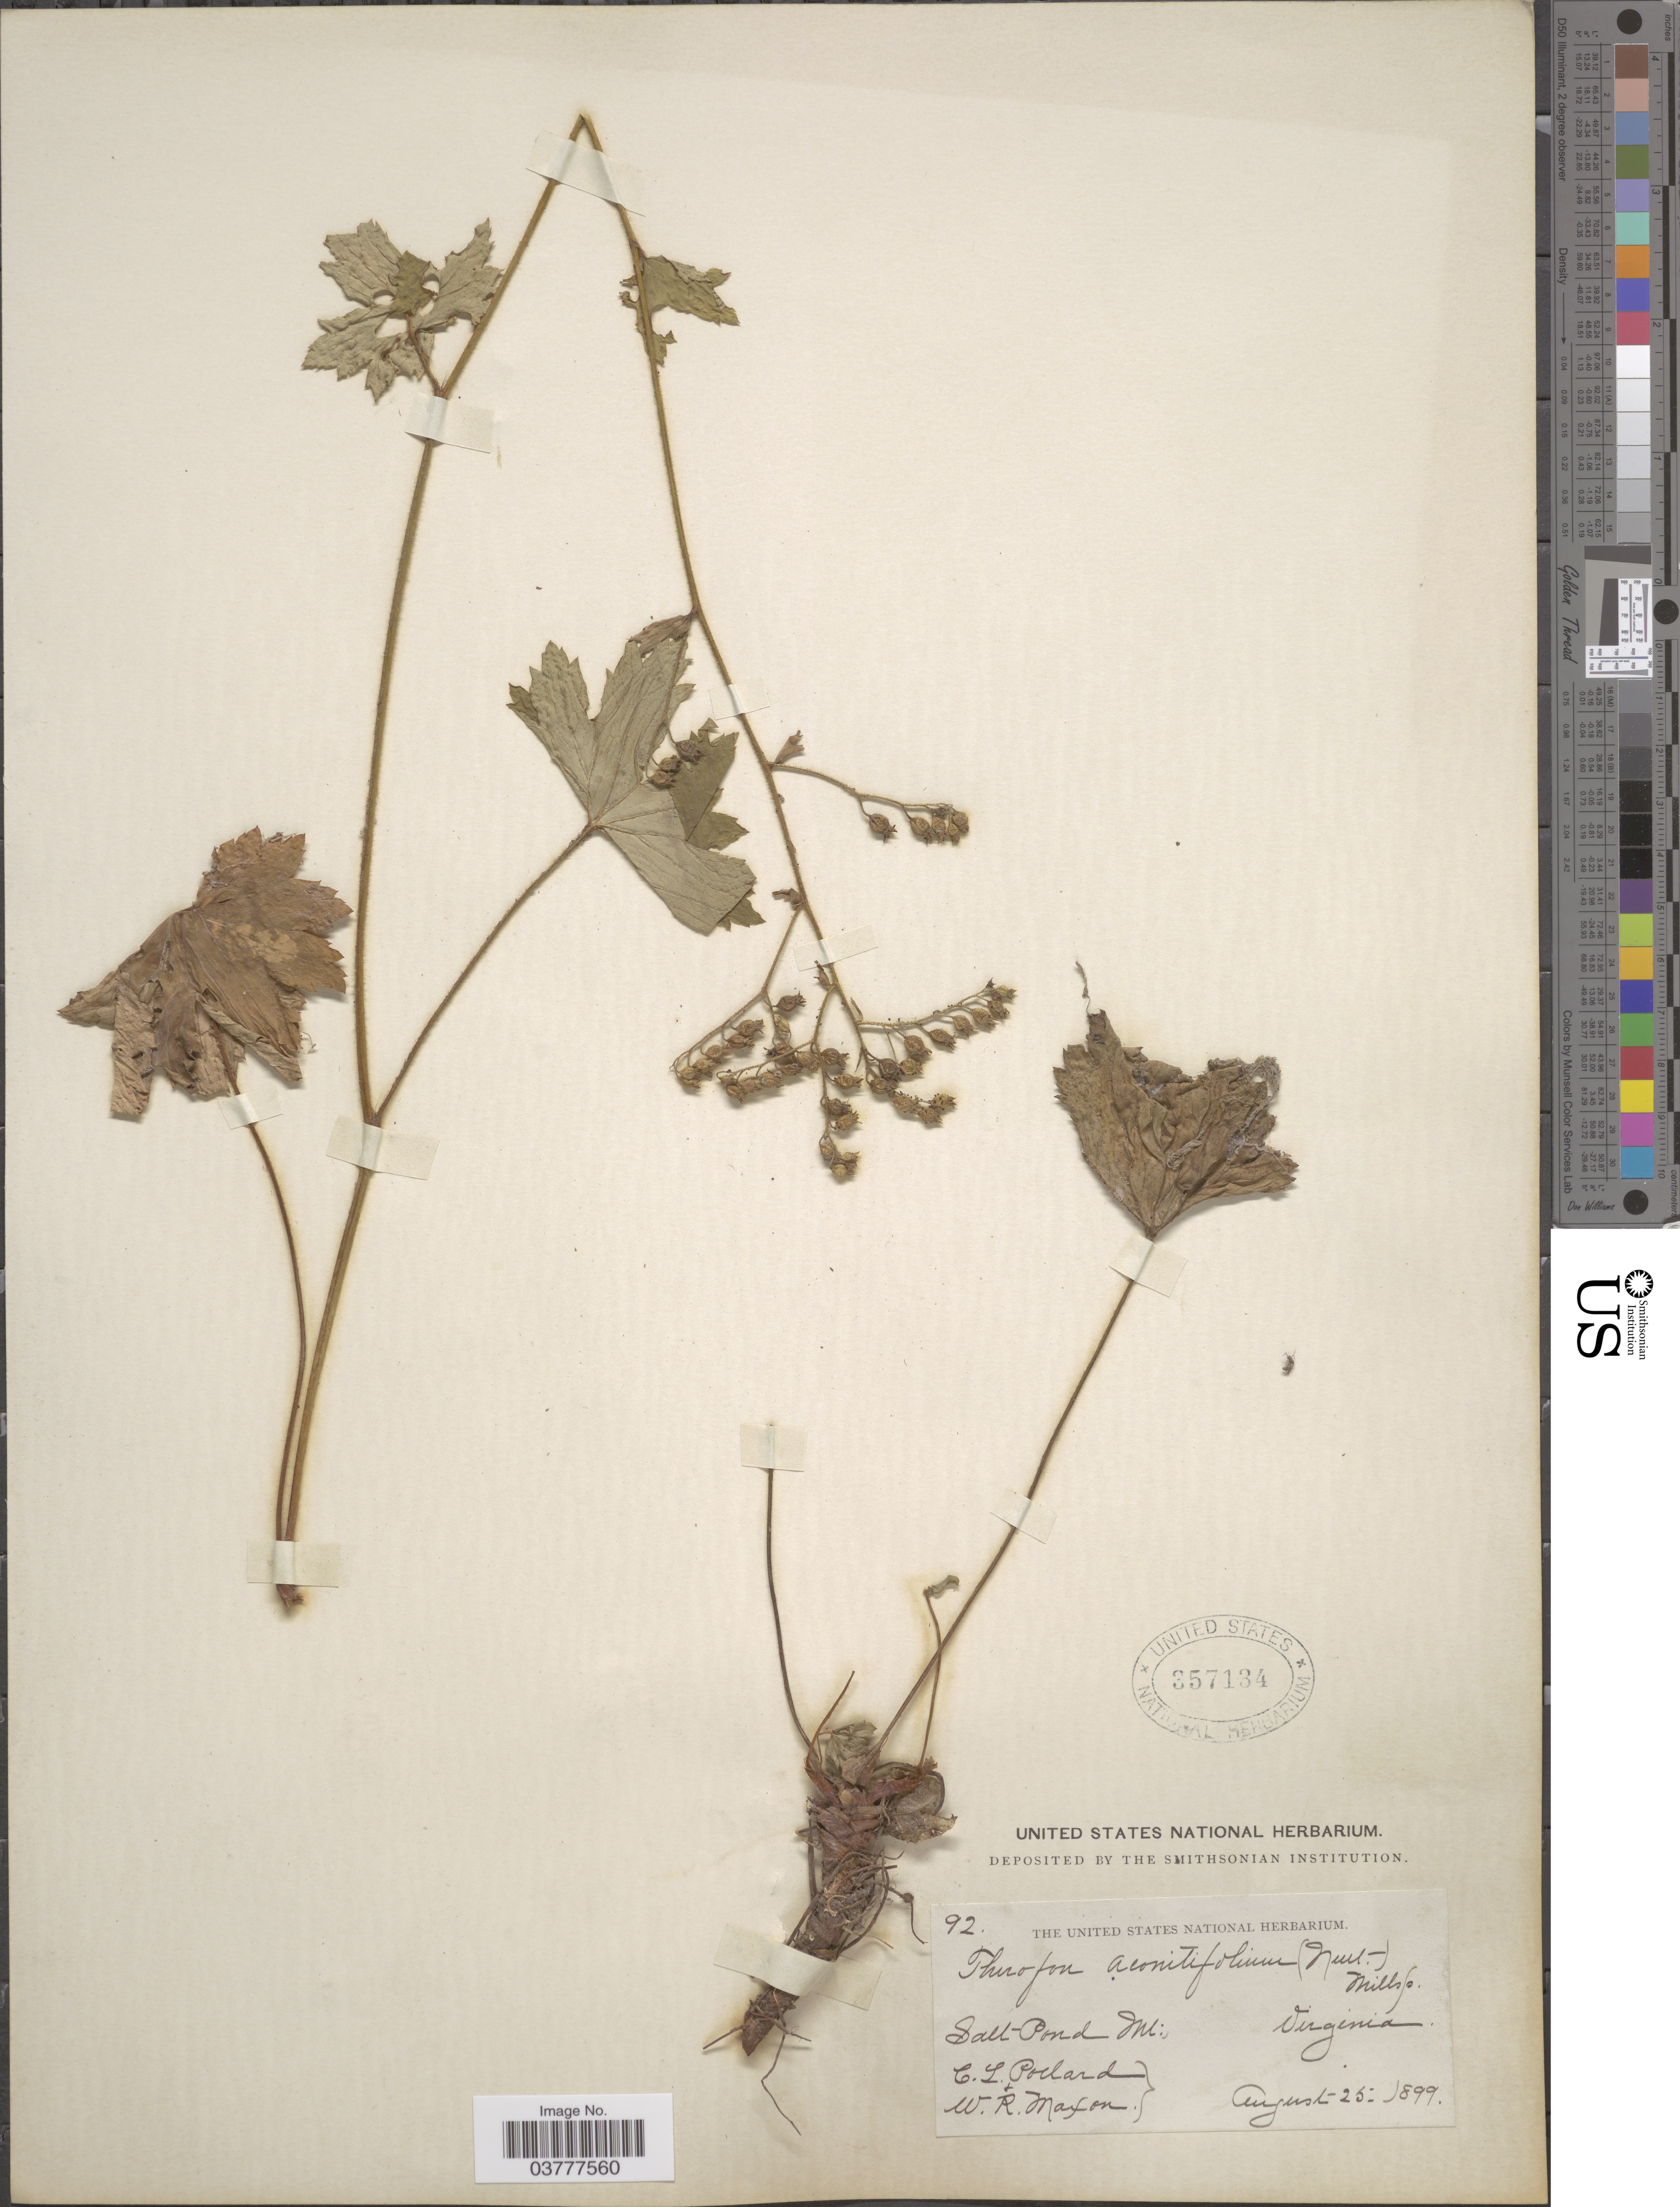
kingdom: Plantae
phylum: Tracheophyta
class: Magnoliopsida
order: Saxifragales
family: Saxifragaceae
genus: Boykinia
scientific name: Boykinia aconitifolia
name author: Nutt.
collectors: C. L. Pollard & W. R. Maxon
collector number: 92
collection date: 1899-08-25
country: United States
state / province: Virginia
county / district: Giles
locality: Salt Pond Mt.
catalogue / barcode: US 357134